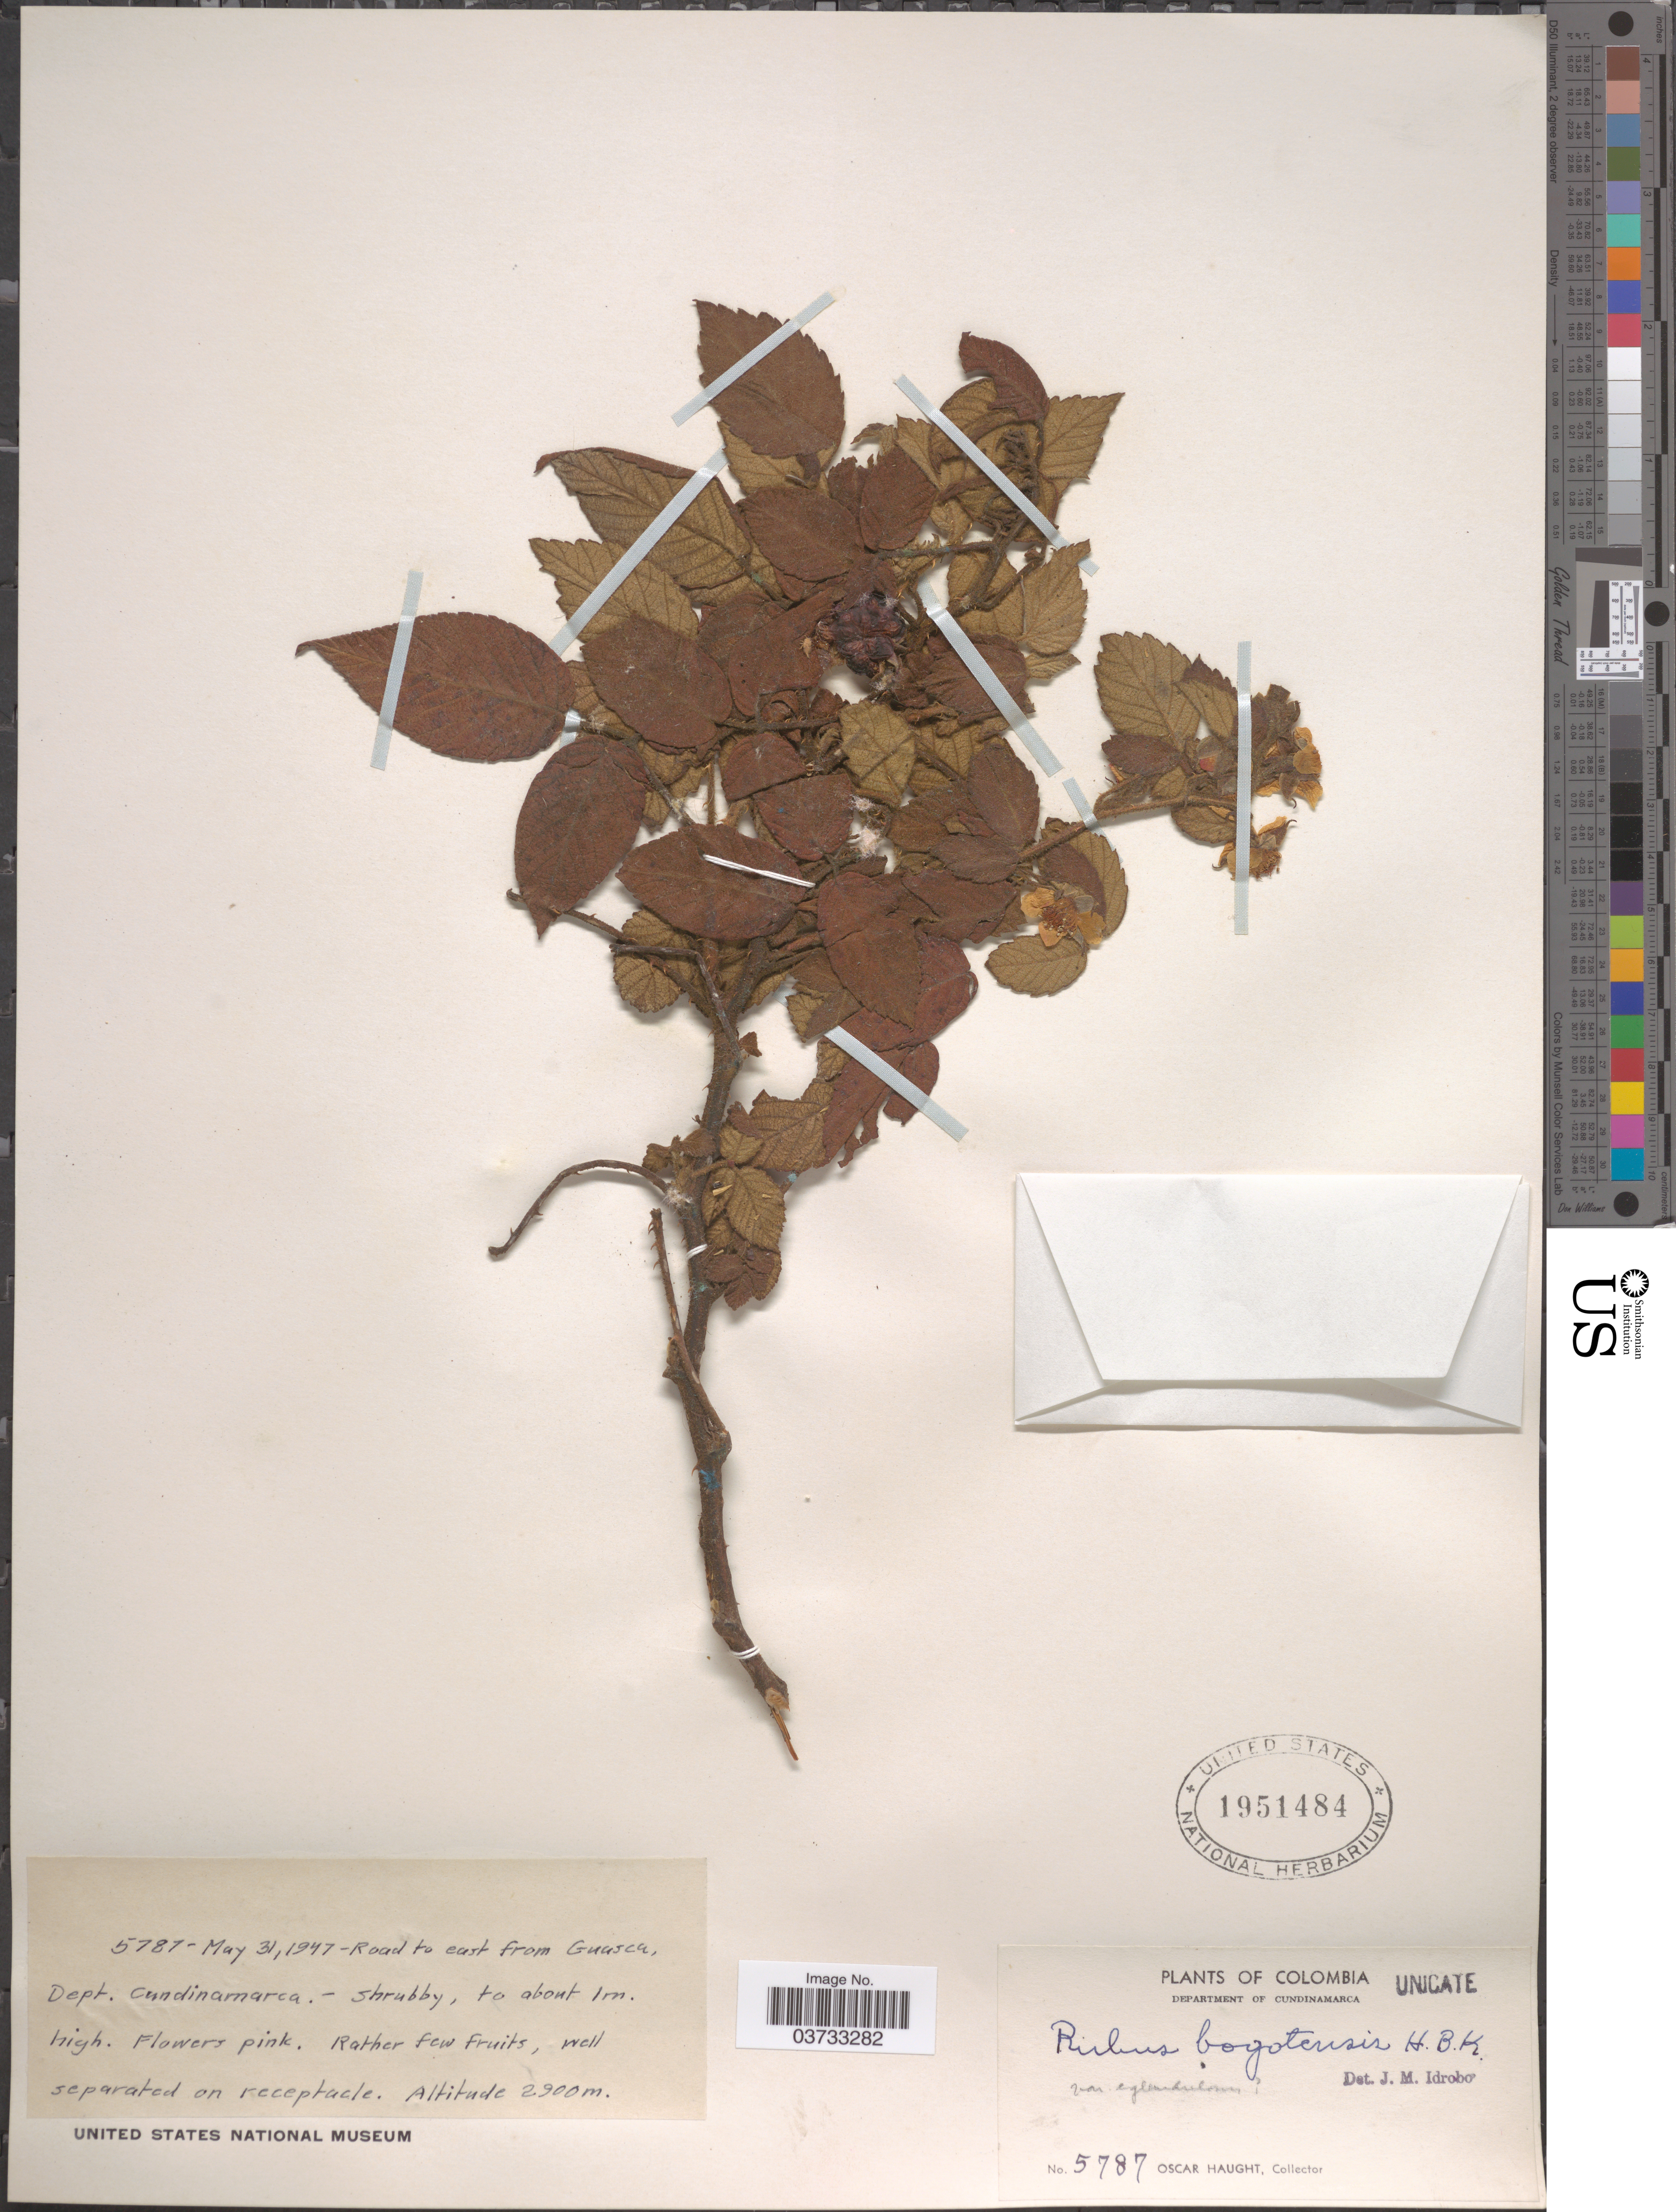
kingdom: Plantae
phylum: Tracheophyta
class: Magnoliopsida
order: Rosales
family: Rosaceae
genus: Rubus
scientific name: Rubus bogotensis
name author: Kunth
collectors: O. Haught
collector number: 5787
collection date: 1947-05-31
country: Colombia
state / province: Cundinamarca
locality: Road to east from Guasca, Department of Cundinamarca.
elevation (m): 2900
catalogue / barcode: US 1951484